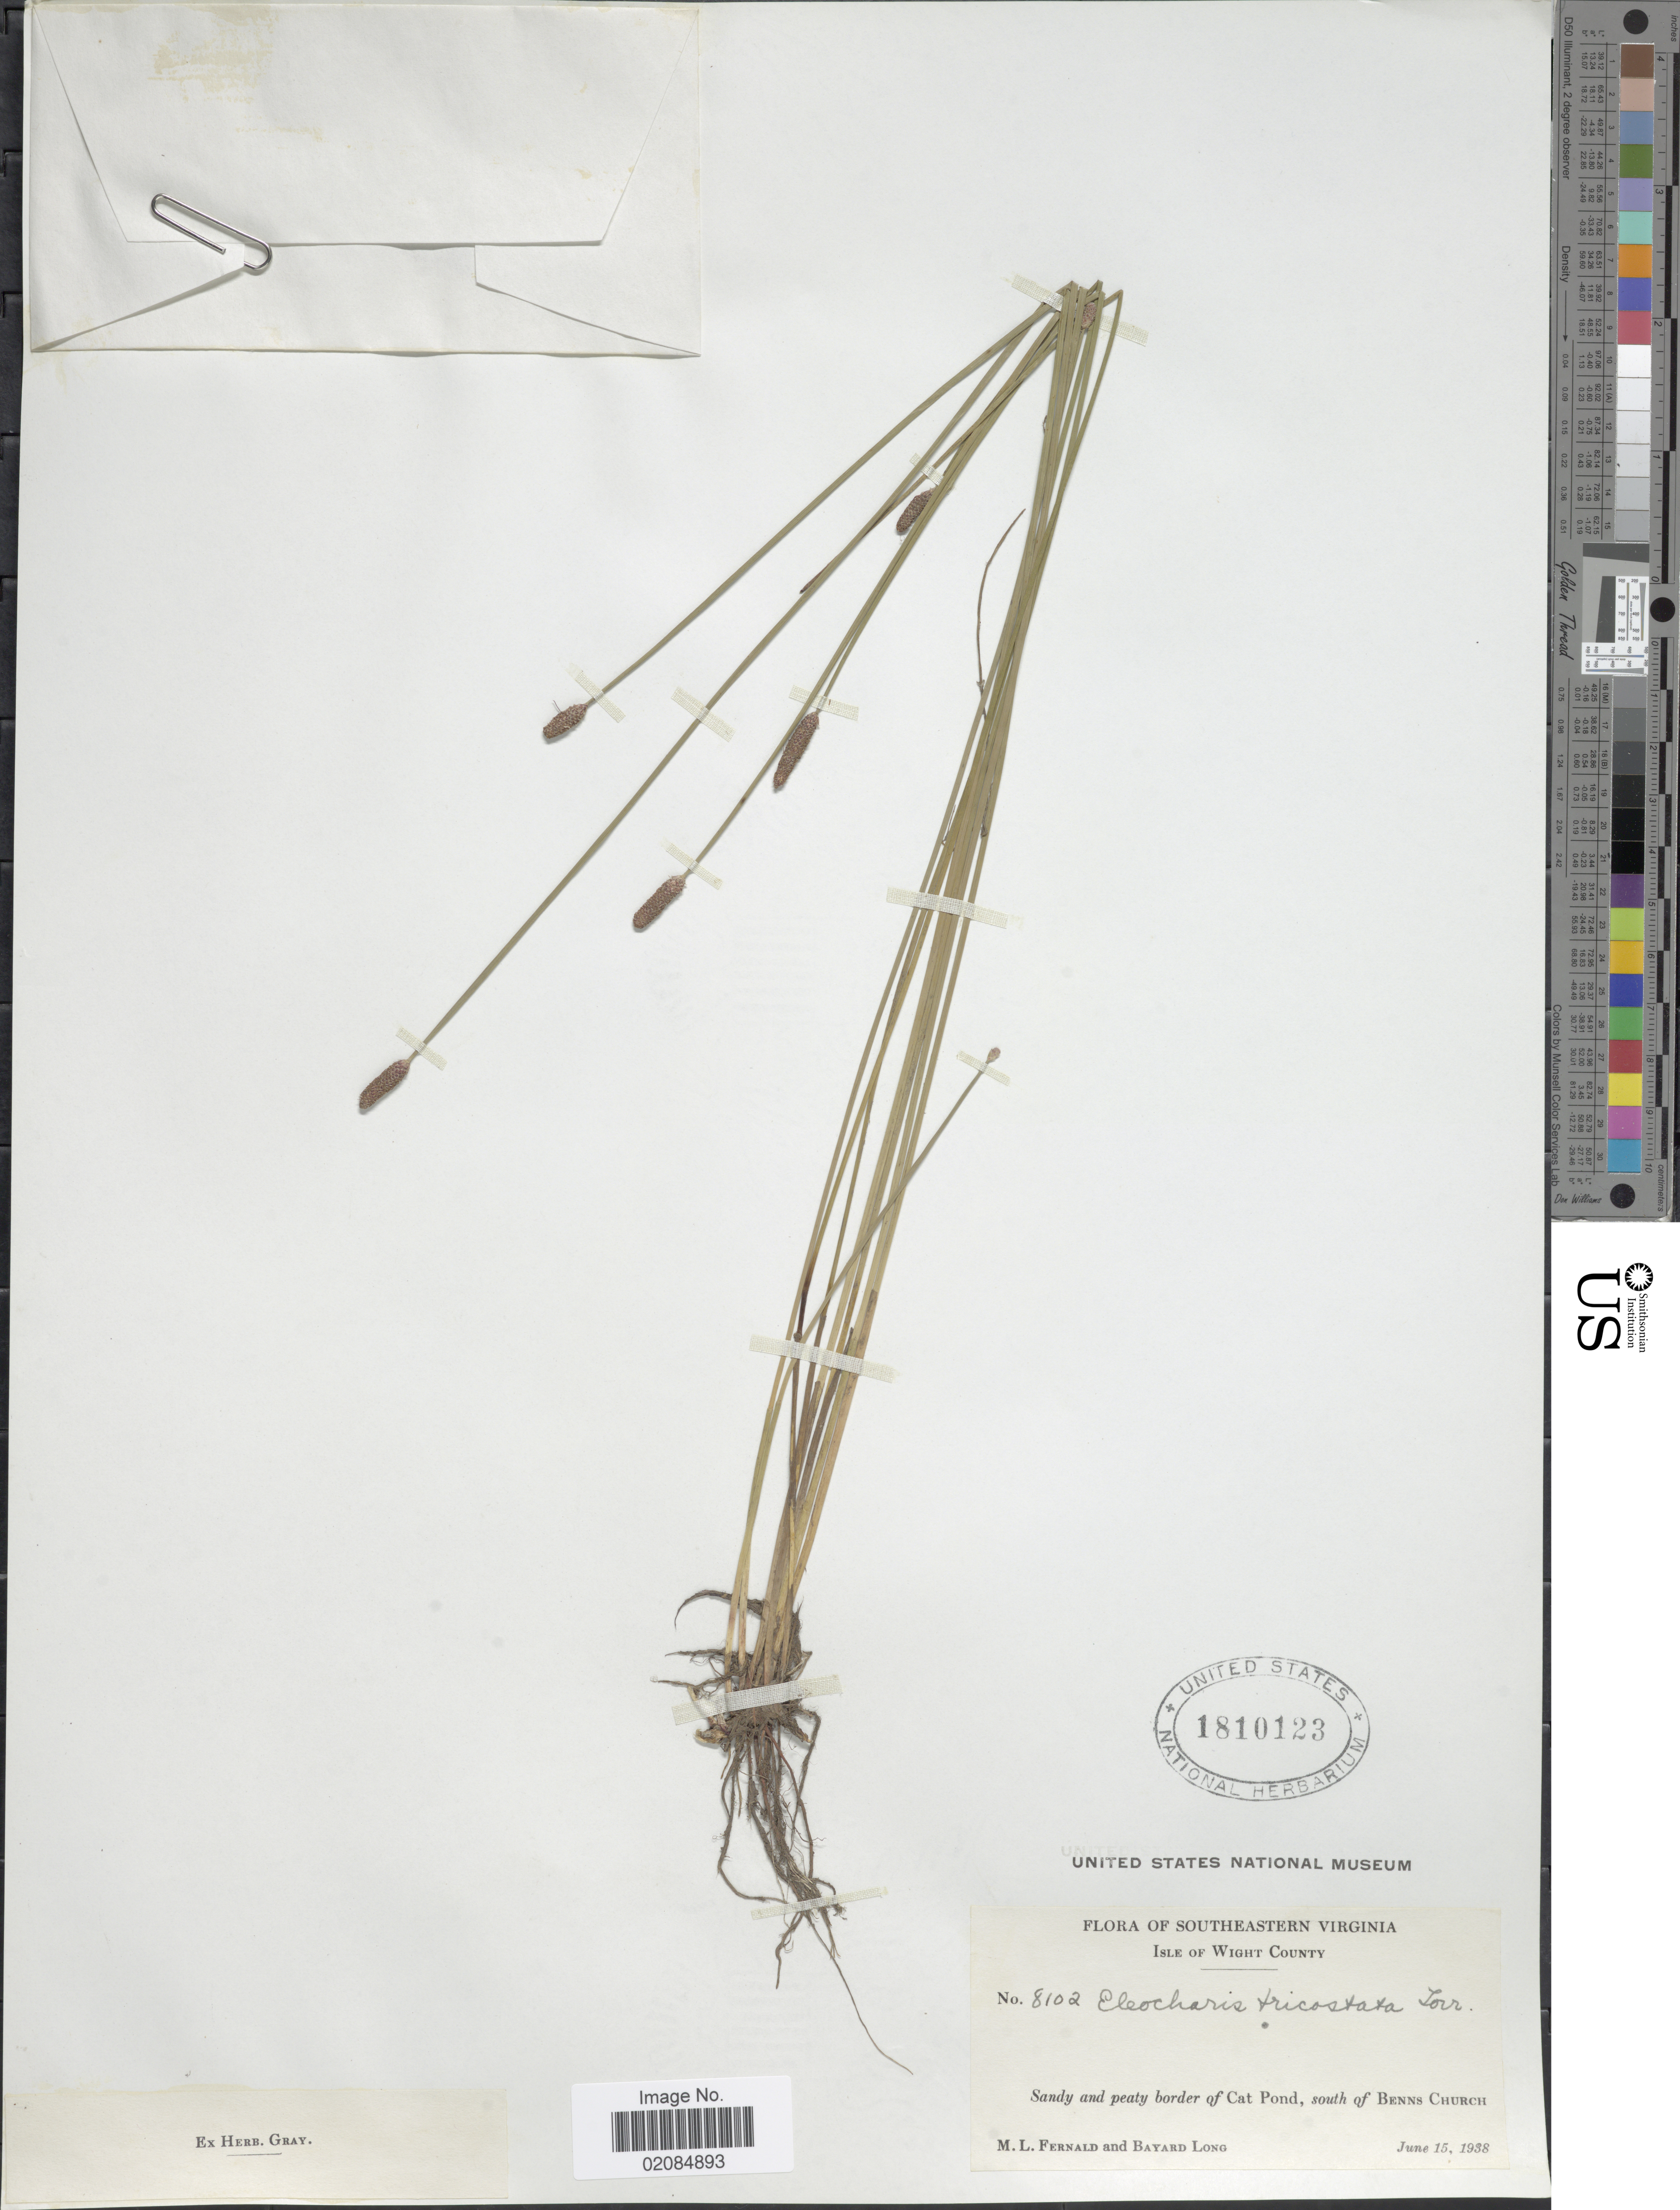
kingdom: Plantae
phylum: Tracheophyta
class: Liliopsida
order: Poales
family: Cyperaceae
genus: Eleocharis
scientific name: Eleocharis tricostata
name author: Torr.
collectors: M. L. Fernald & B. Long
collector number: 8102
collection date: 1938-06-15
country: United States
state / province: Virginia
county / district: Isle of Wight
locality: Southeastern Virginia. Isle of Wight County. Sandy and peaty border of Cat Pond, south of Benns Church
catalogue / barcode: US 1810123